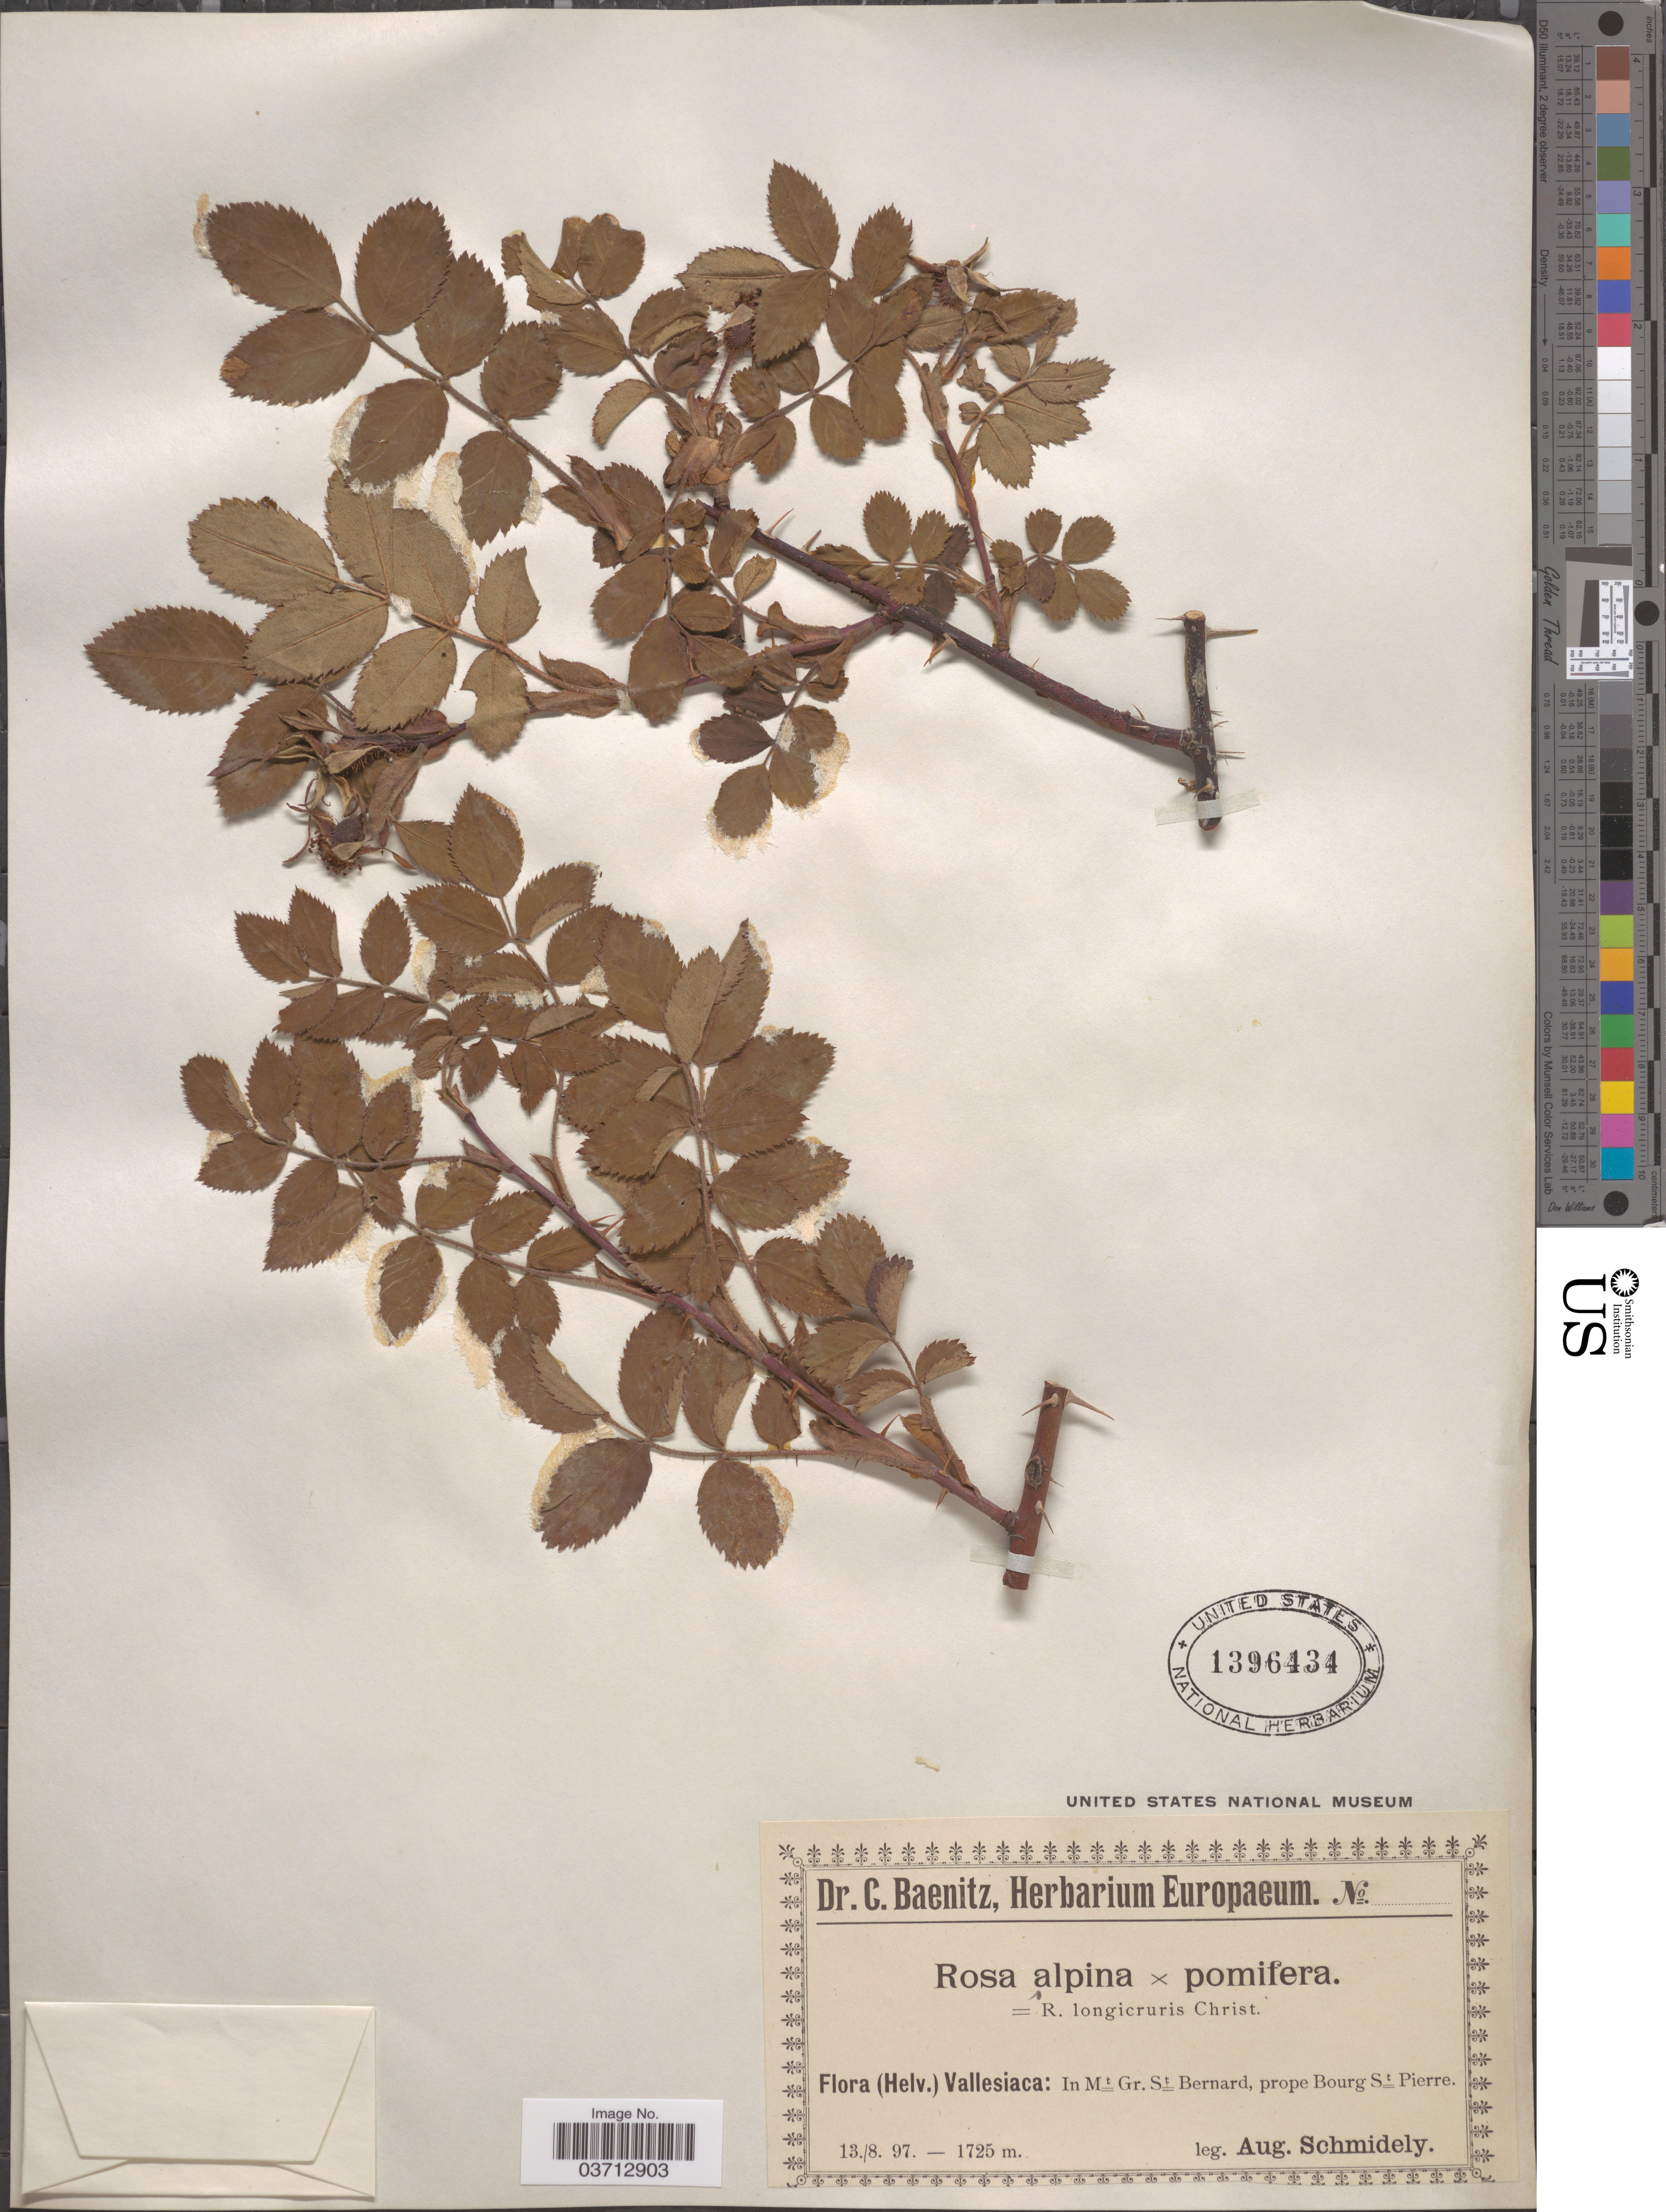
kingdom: Plantae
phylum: Tracheophyta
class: Magnoliopsida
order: Rosales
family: Rosaceae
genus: Rosa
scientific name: Rosa alpina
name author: L.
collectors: A. Schmidely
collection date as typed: Transcribed d/m/y: 13/8/97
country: Switzerland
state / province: Valais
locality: (Helv.) Vallesiaca: In Mt Gr. St. Bernard, prope Bourg St Pierre.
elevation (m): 1725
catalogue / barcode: US 1396434